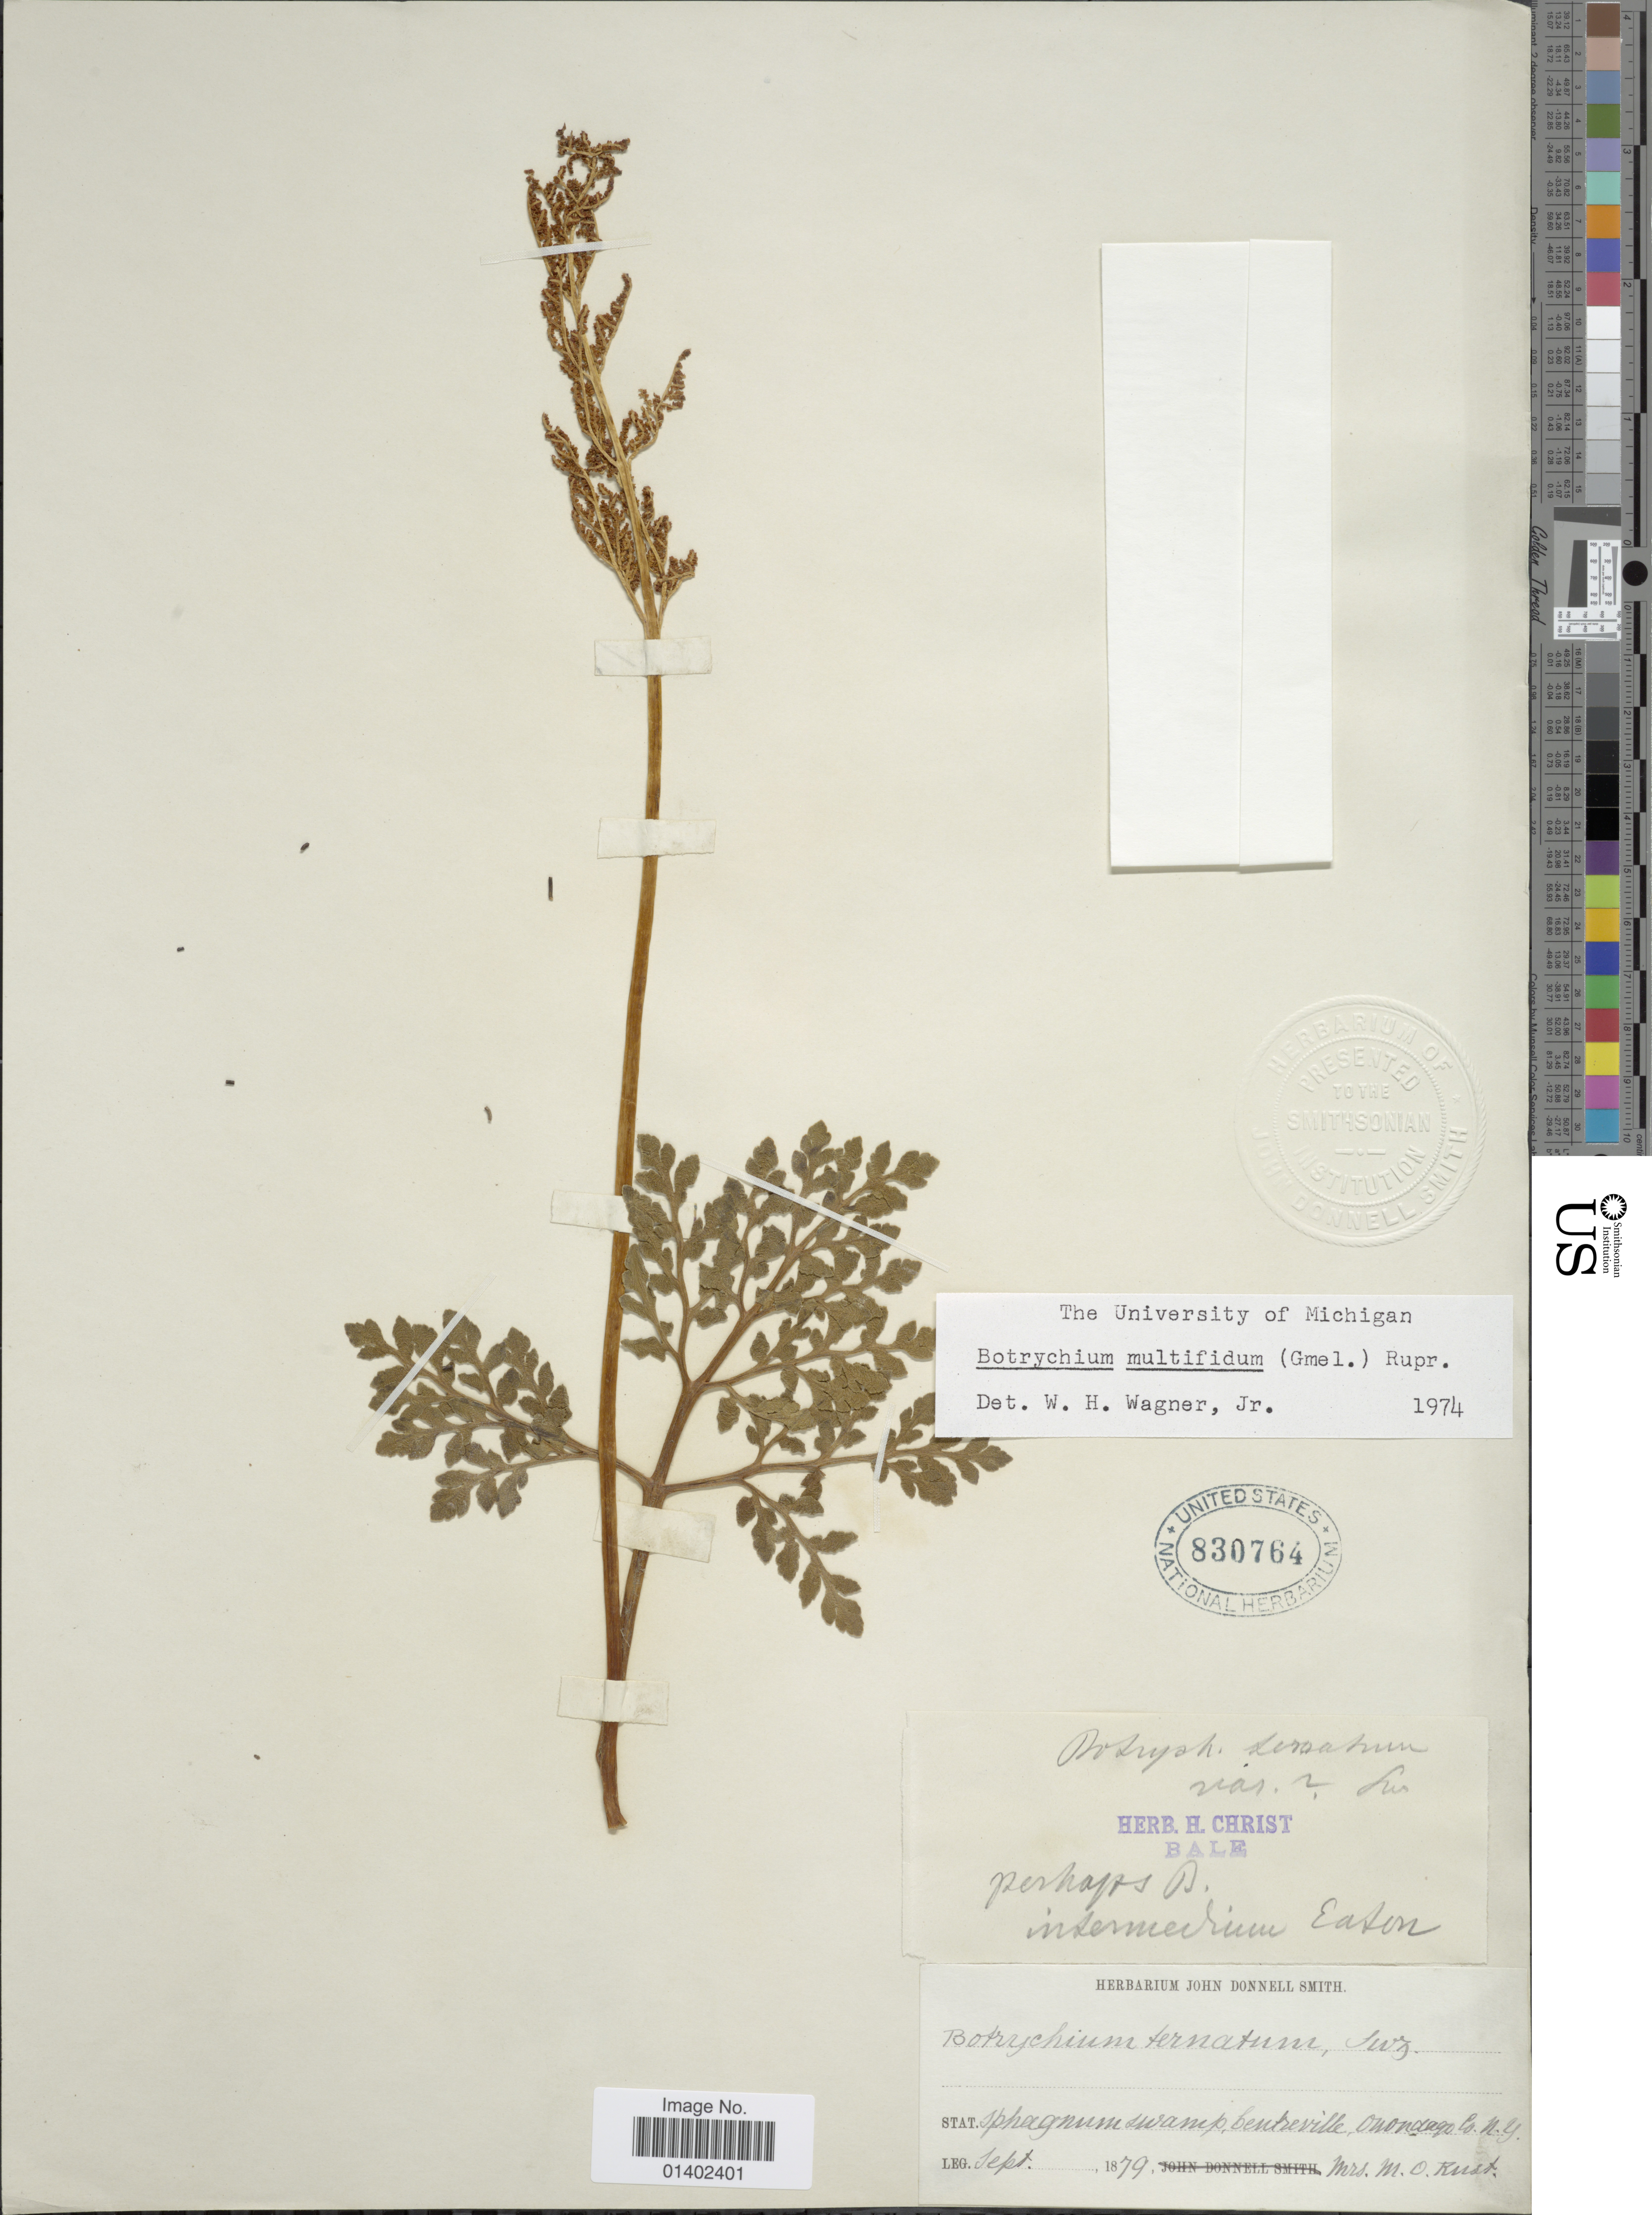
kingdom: Plantae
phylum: Tracheophyta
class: Polypodiopsida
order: Ophioglossales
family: Ophioglossaceae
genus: Botrychium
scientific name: Botrychium multifidum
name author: (J.F. Gmel.) Rupr.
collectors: M. Rust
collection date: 1879-09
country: United States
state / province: New York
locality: Sphagnum swamp, Centreville, Onondago Co.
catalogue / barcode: US 830764